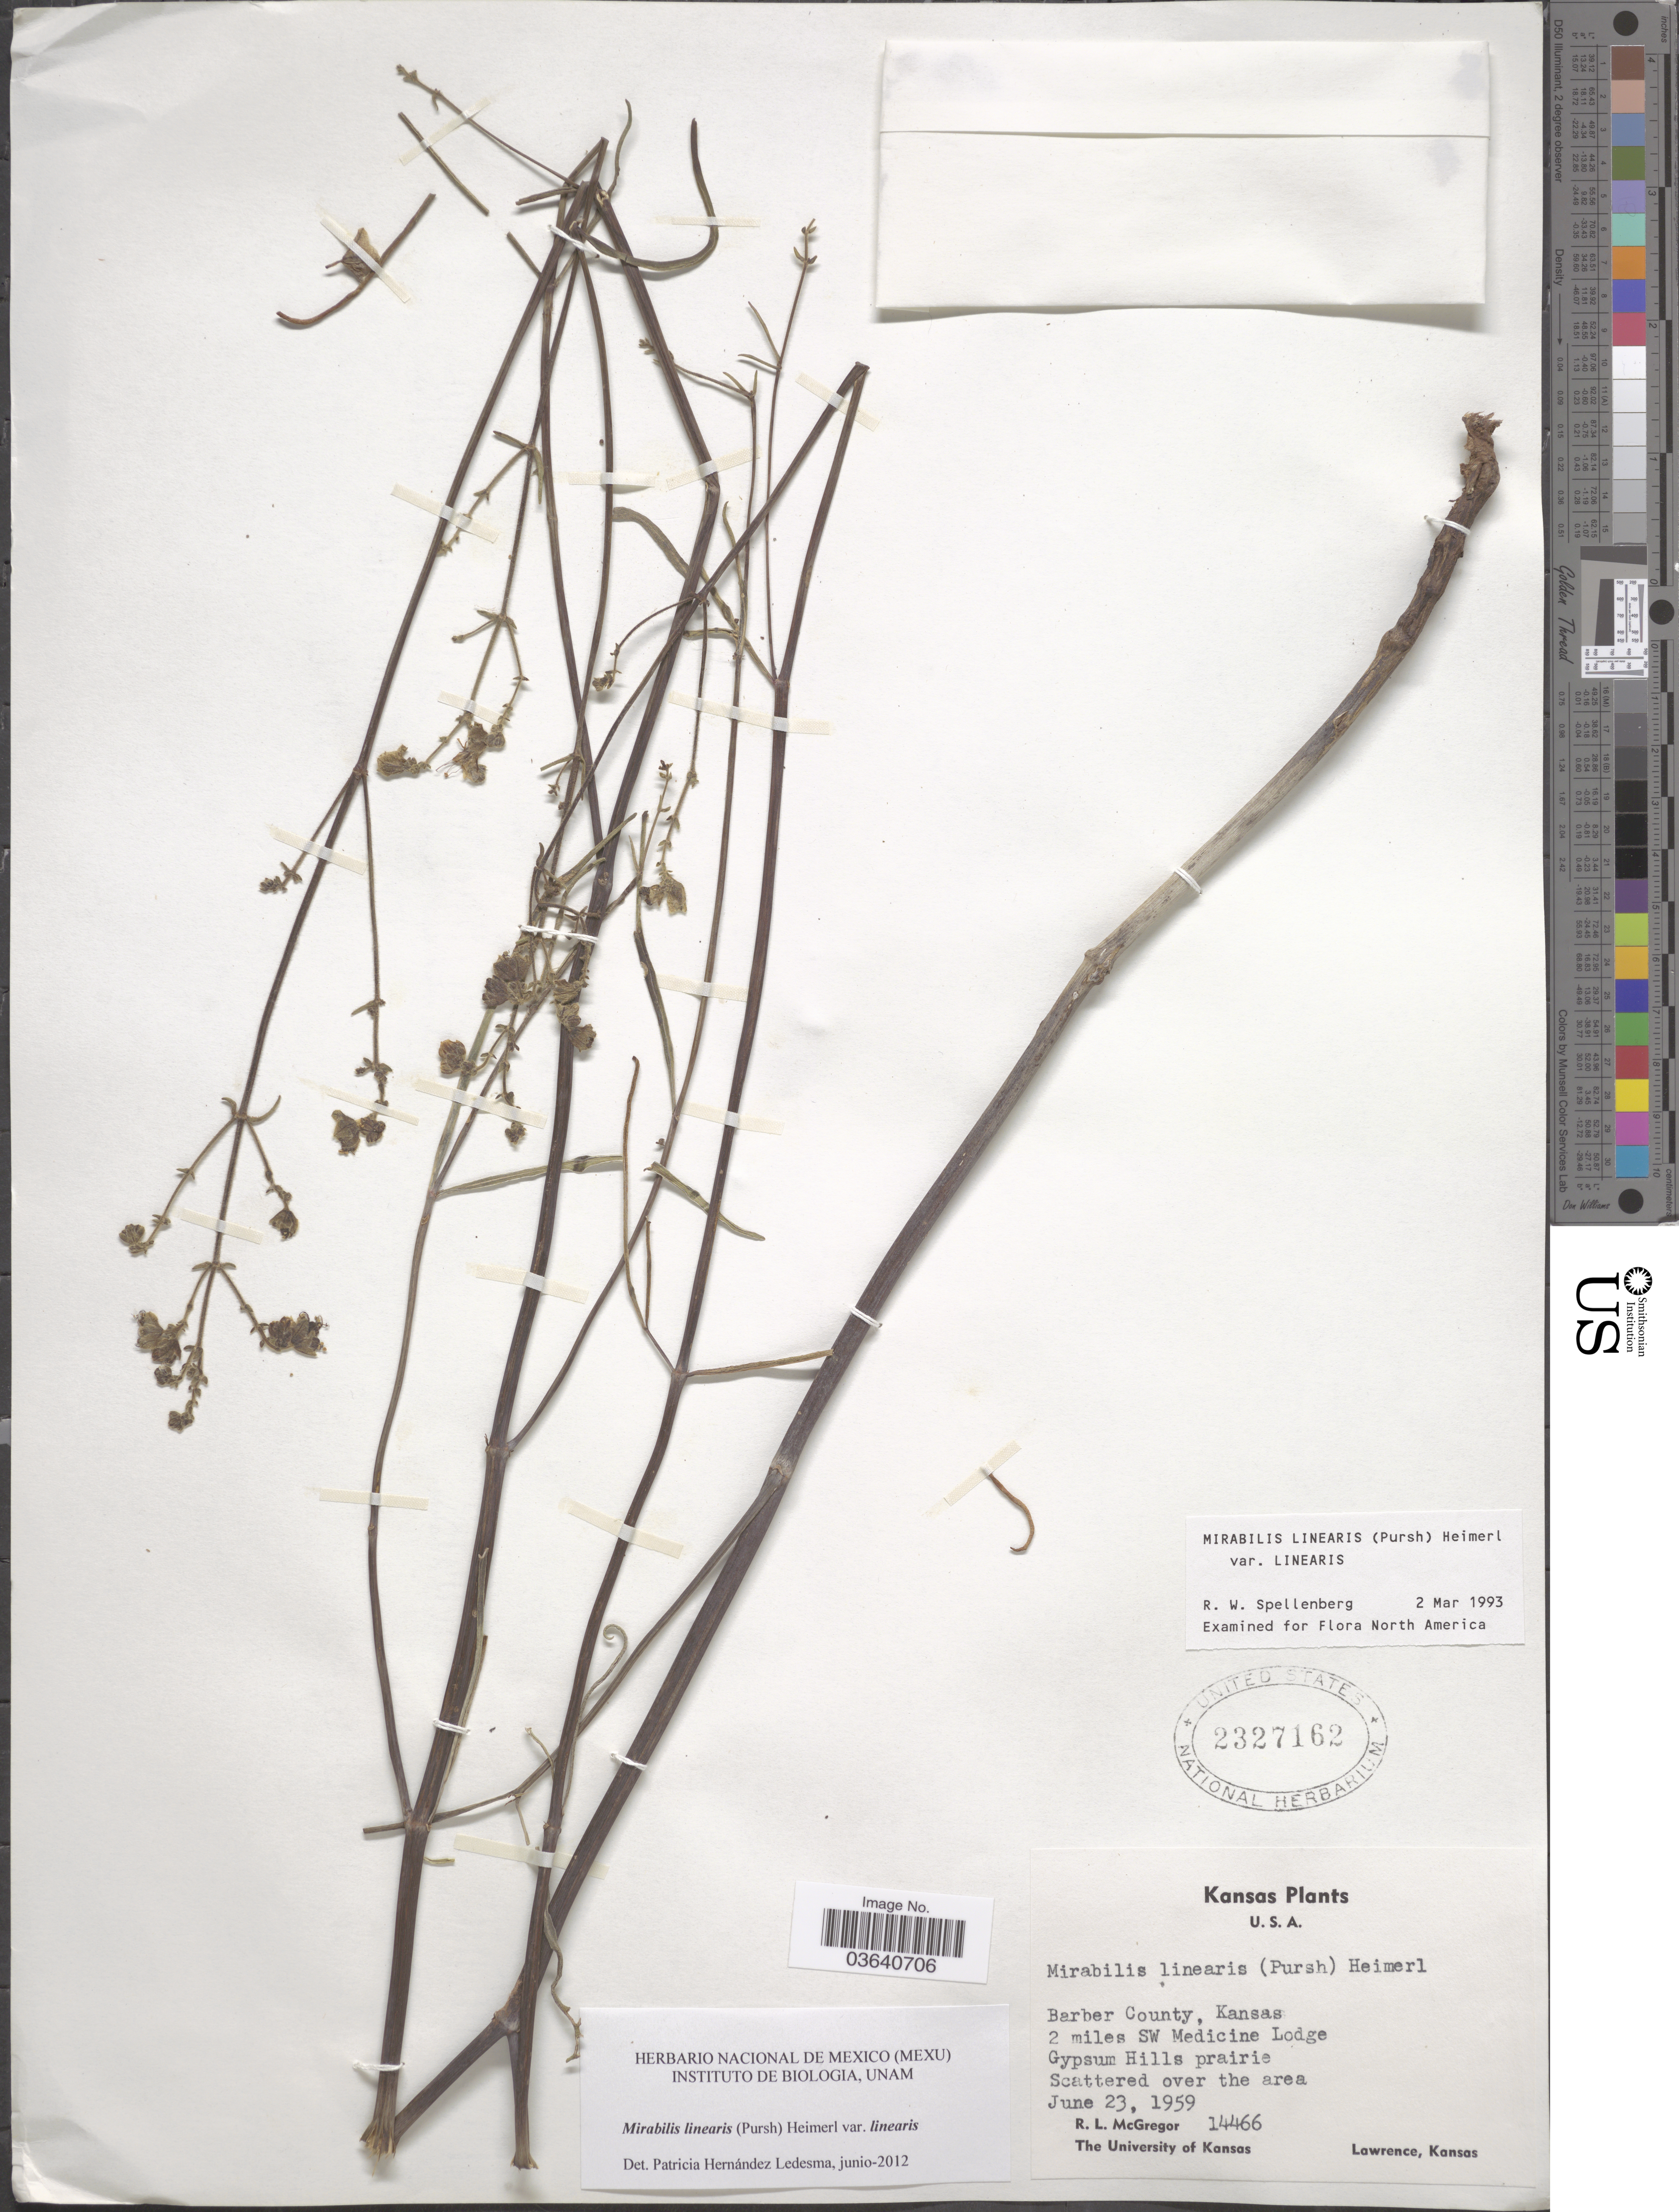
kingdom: Plantae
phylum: Tracheophyta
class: Magnoliopsida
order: Caryophyllales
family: Nyctaginaceae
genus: Mirabilis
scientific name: Mirabilis linearis var. linearis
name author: (Pursh) Heimerl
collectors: R. McGregor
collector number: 14466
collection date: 1959-06-23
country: United States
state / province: Kansas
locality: Barber County, 2 miles SW Medicine Lodge. Gypsum Hills prairie.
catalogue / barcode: US 2327162